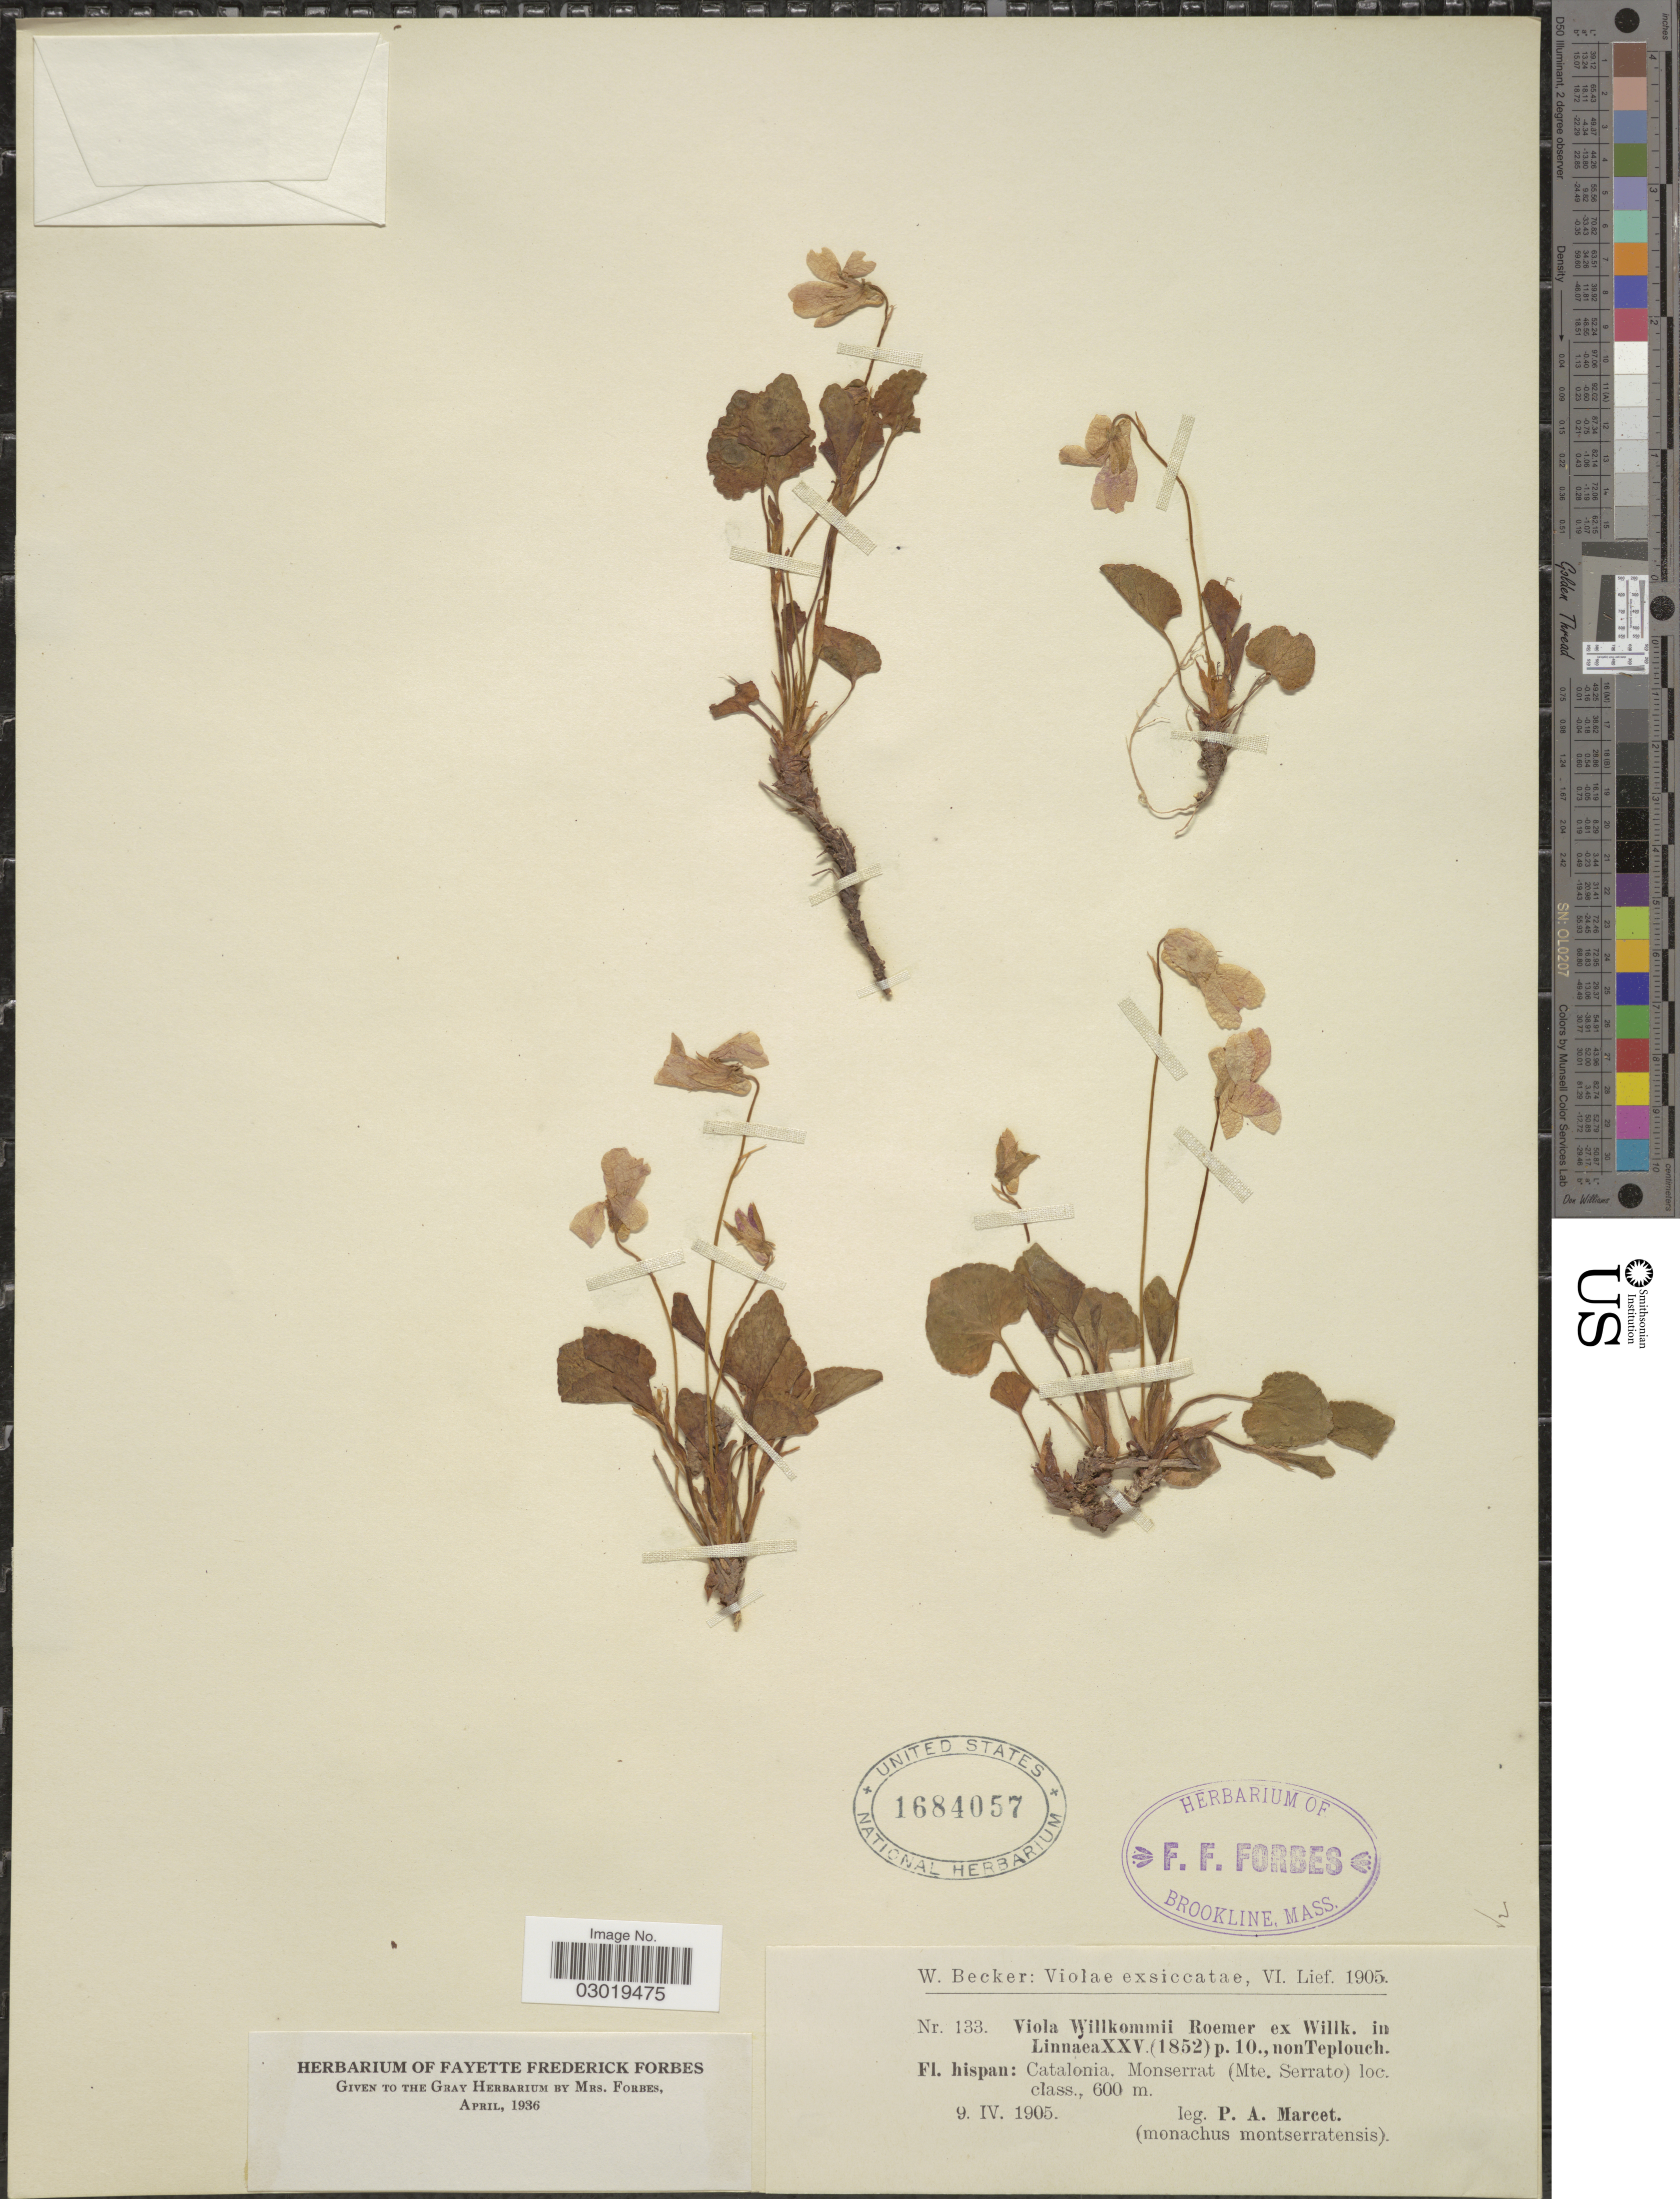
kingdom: Plantae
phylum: Tracheophyta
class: Magnoliopsida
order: Malpighiales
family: Violaceae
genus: Viola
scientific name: Viola willkommii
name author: R.Roem. ex Willk.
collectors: P. Marcet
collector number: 133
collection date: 1905-04-09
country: Spain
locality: Hispan: Catalonia. Monserrat (Mte. Serrato).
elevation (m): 600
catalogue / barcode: US 1684057